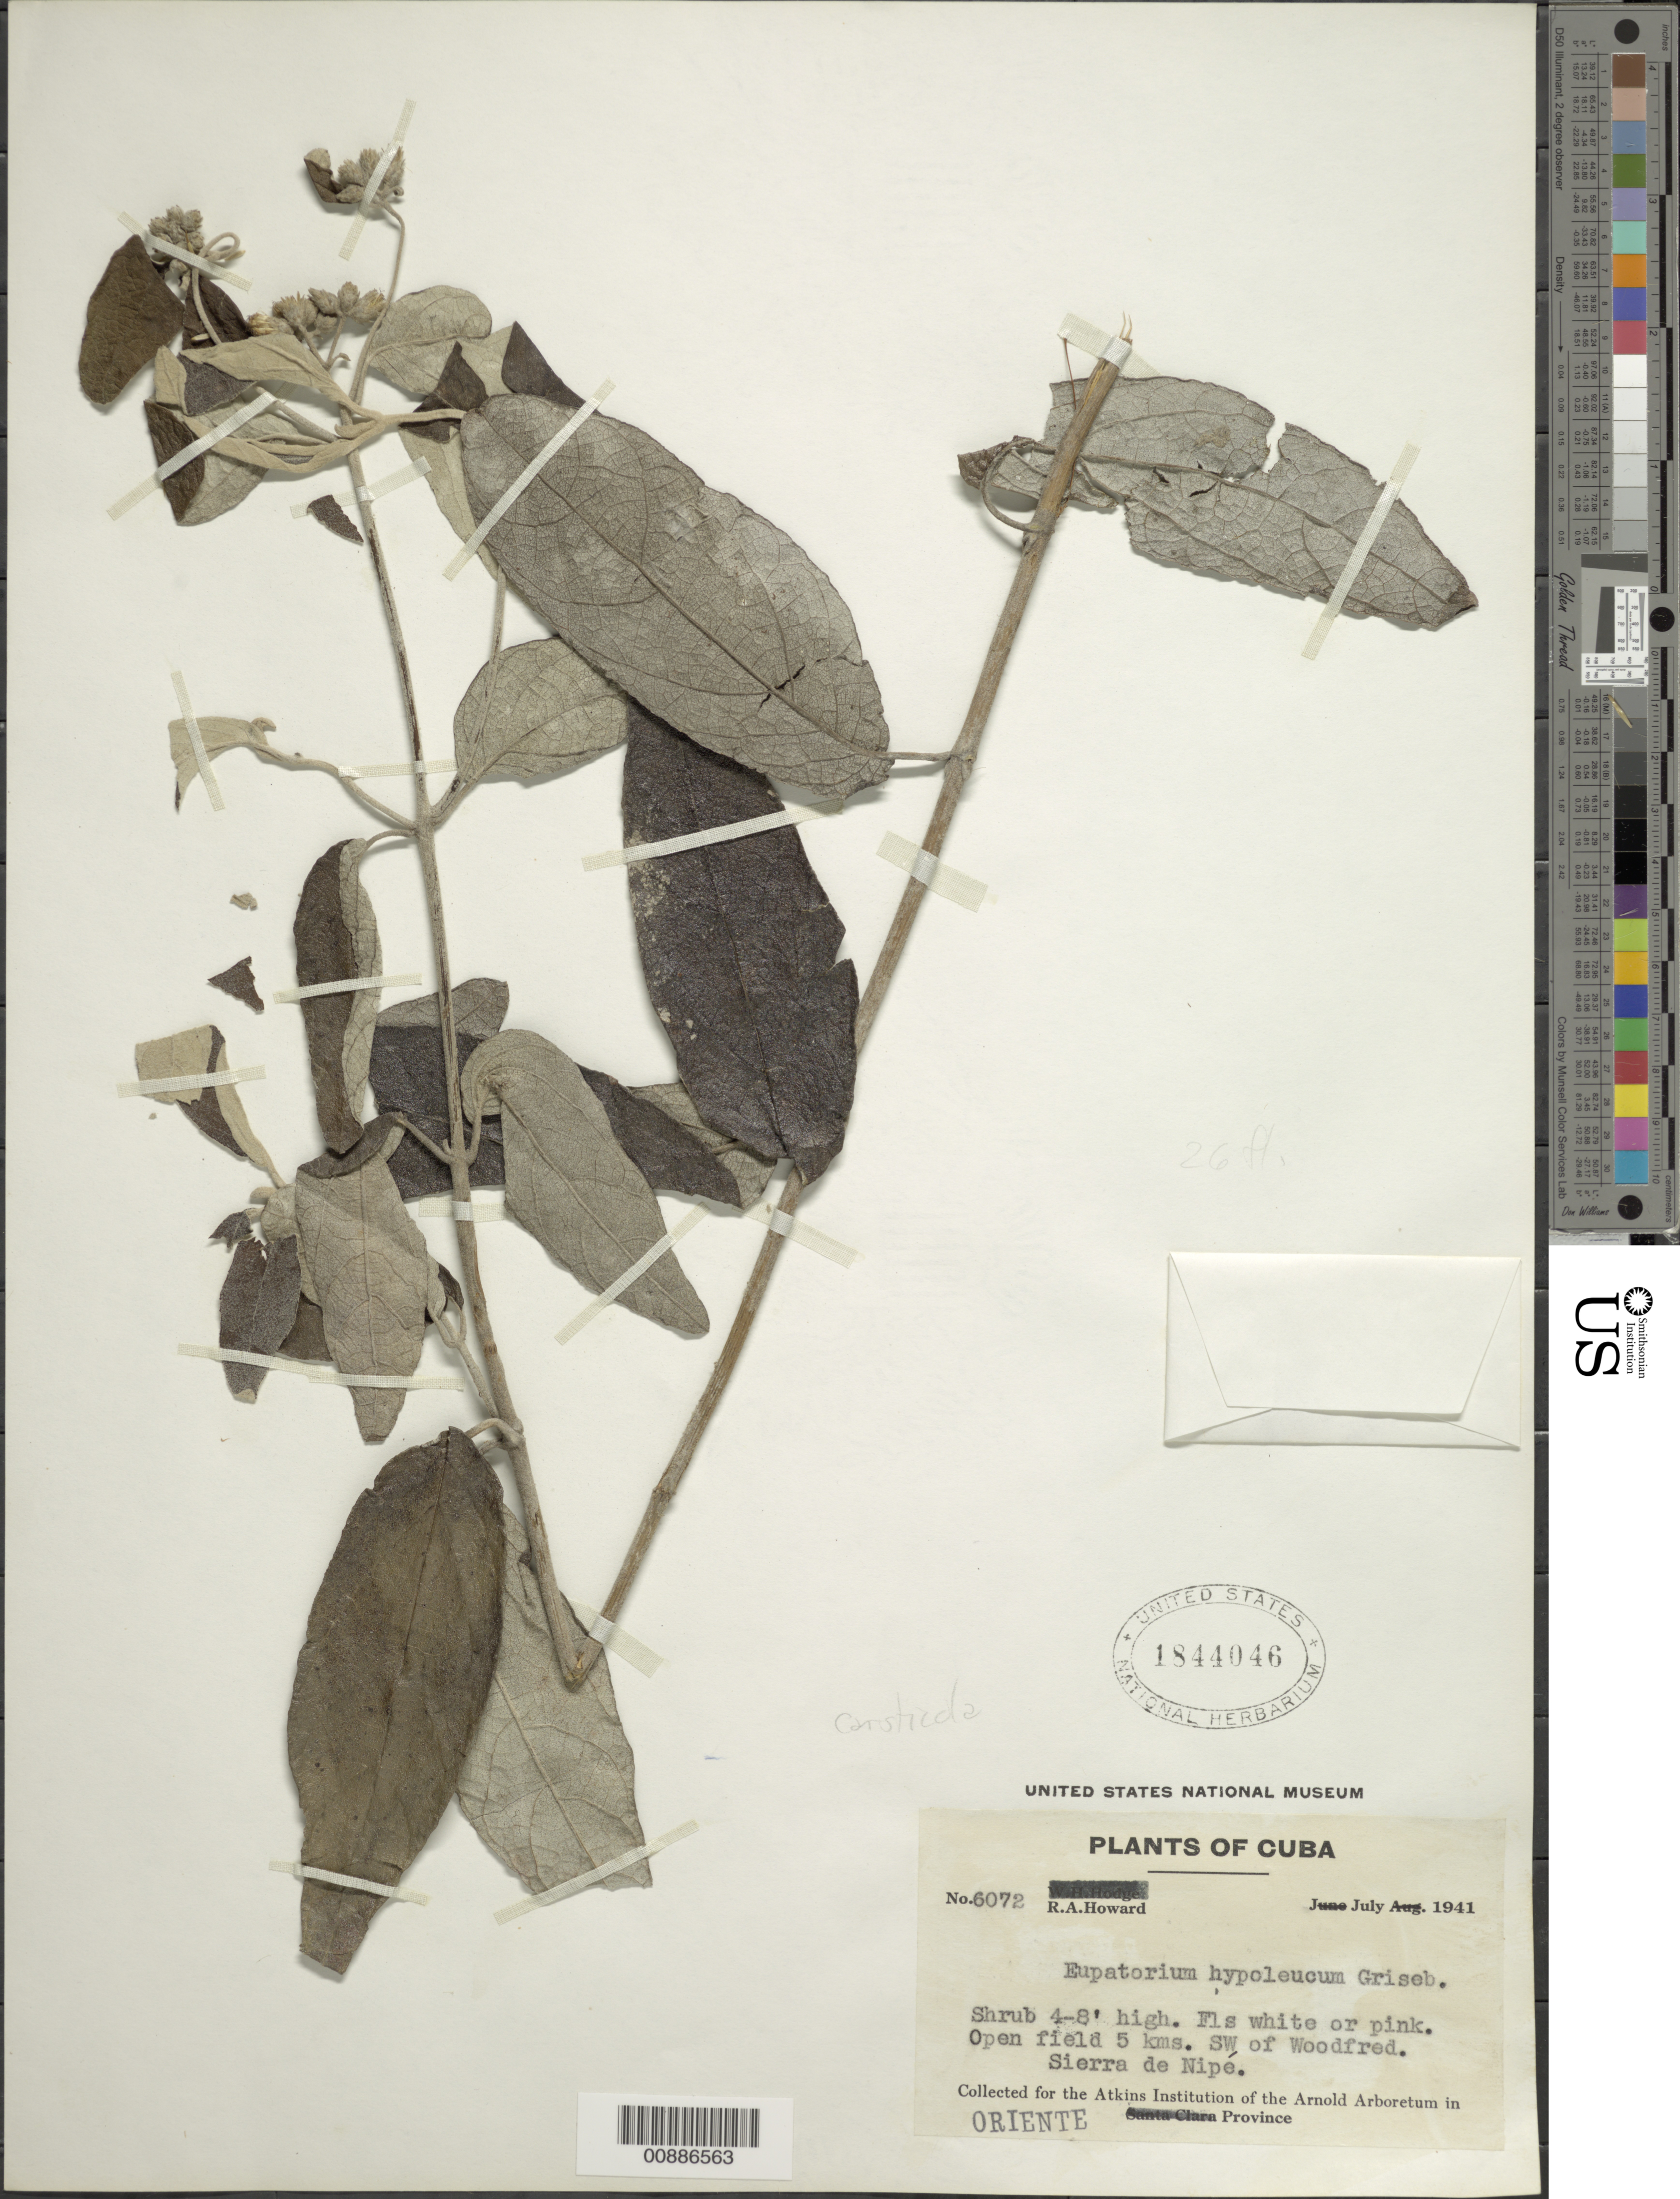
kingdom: Plantae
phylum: Tracheophyta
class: Magnoliopsida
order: Asterales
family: Asteraceae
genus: Grisebachianthus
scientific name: Grisebachianthus carsticola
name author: (Borhidi & O. Muñiz) R.M. King & H. Rob.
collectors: R. A. Howard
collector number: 6072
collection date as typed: Jul 1941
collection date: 1941-07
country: Cuba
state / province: Oriente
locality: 5 kms SW of Woodfred, Sierra de Nipe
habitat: Open field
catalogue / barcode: US 1844046